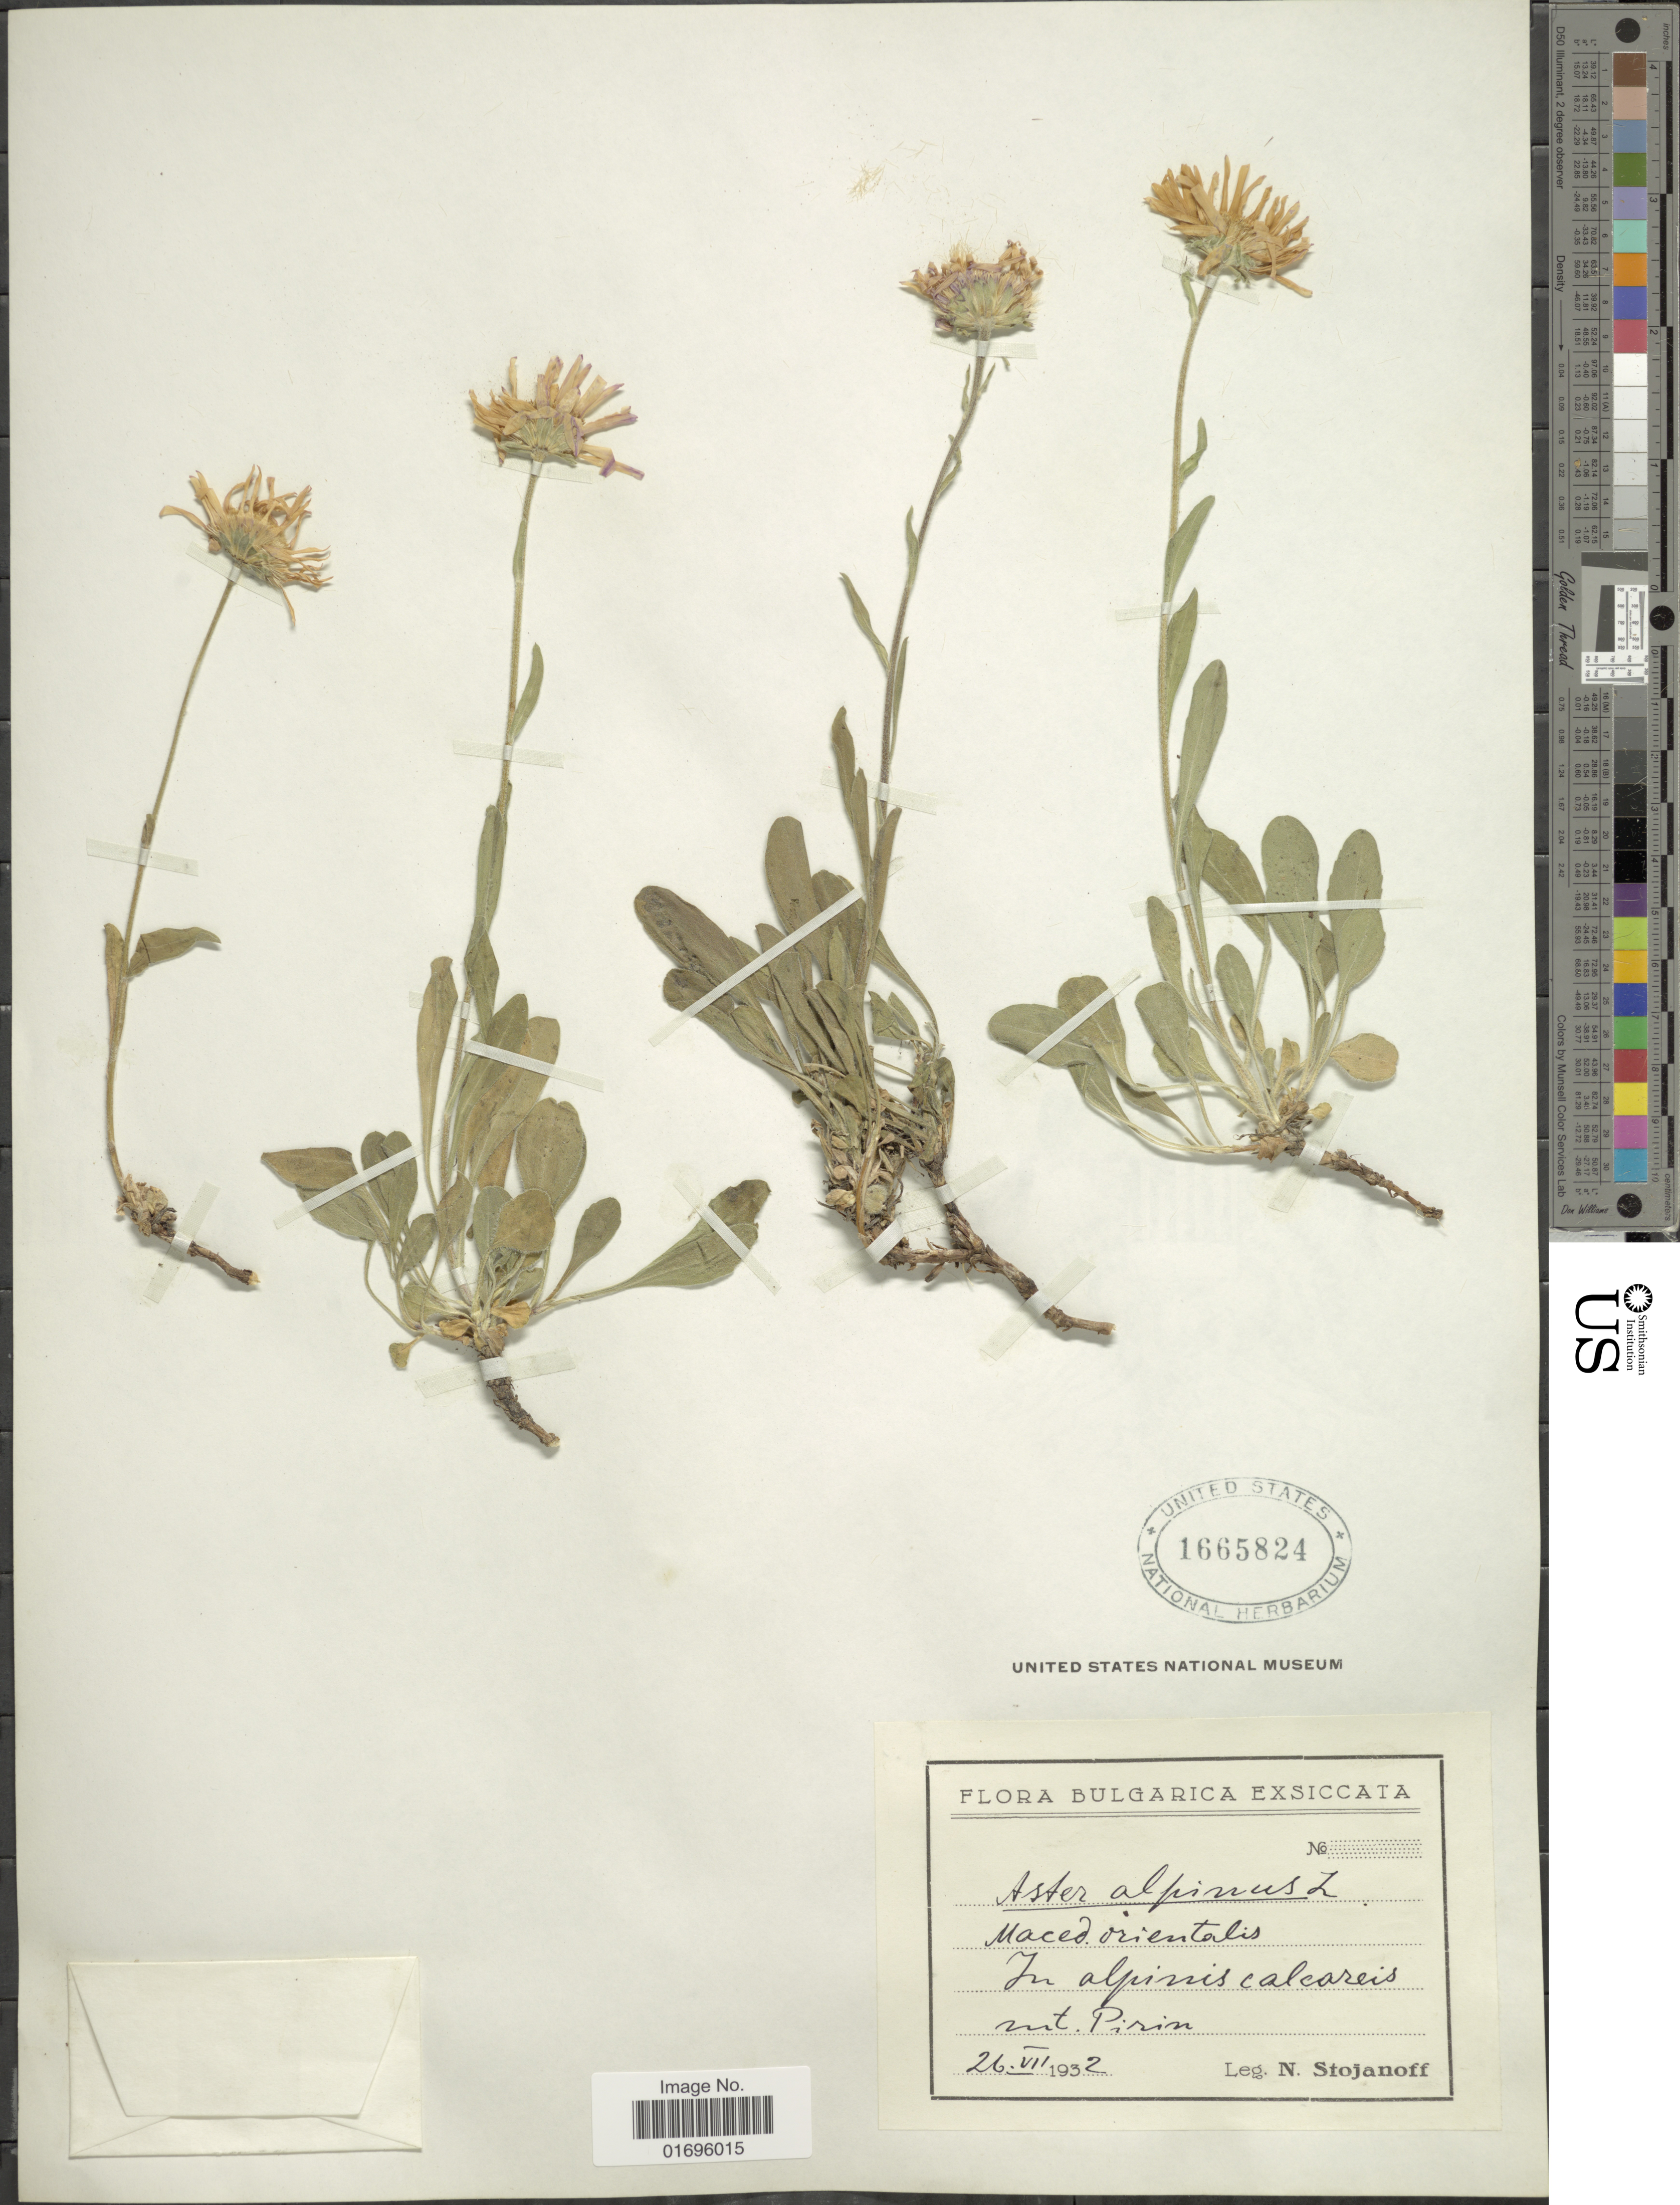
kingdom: Plantae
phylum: Tracheophyta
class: Magnoliopsida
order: Asterales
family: Asteraceae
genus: Aster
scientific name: Aster alpinus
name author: L.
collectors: N. Stojanoff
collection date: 1932-07-26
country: Bulgaria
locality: In alpinis calcareis mt. Pirin. [interpreted]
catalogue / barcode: US 1665824